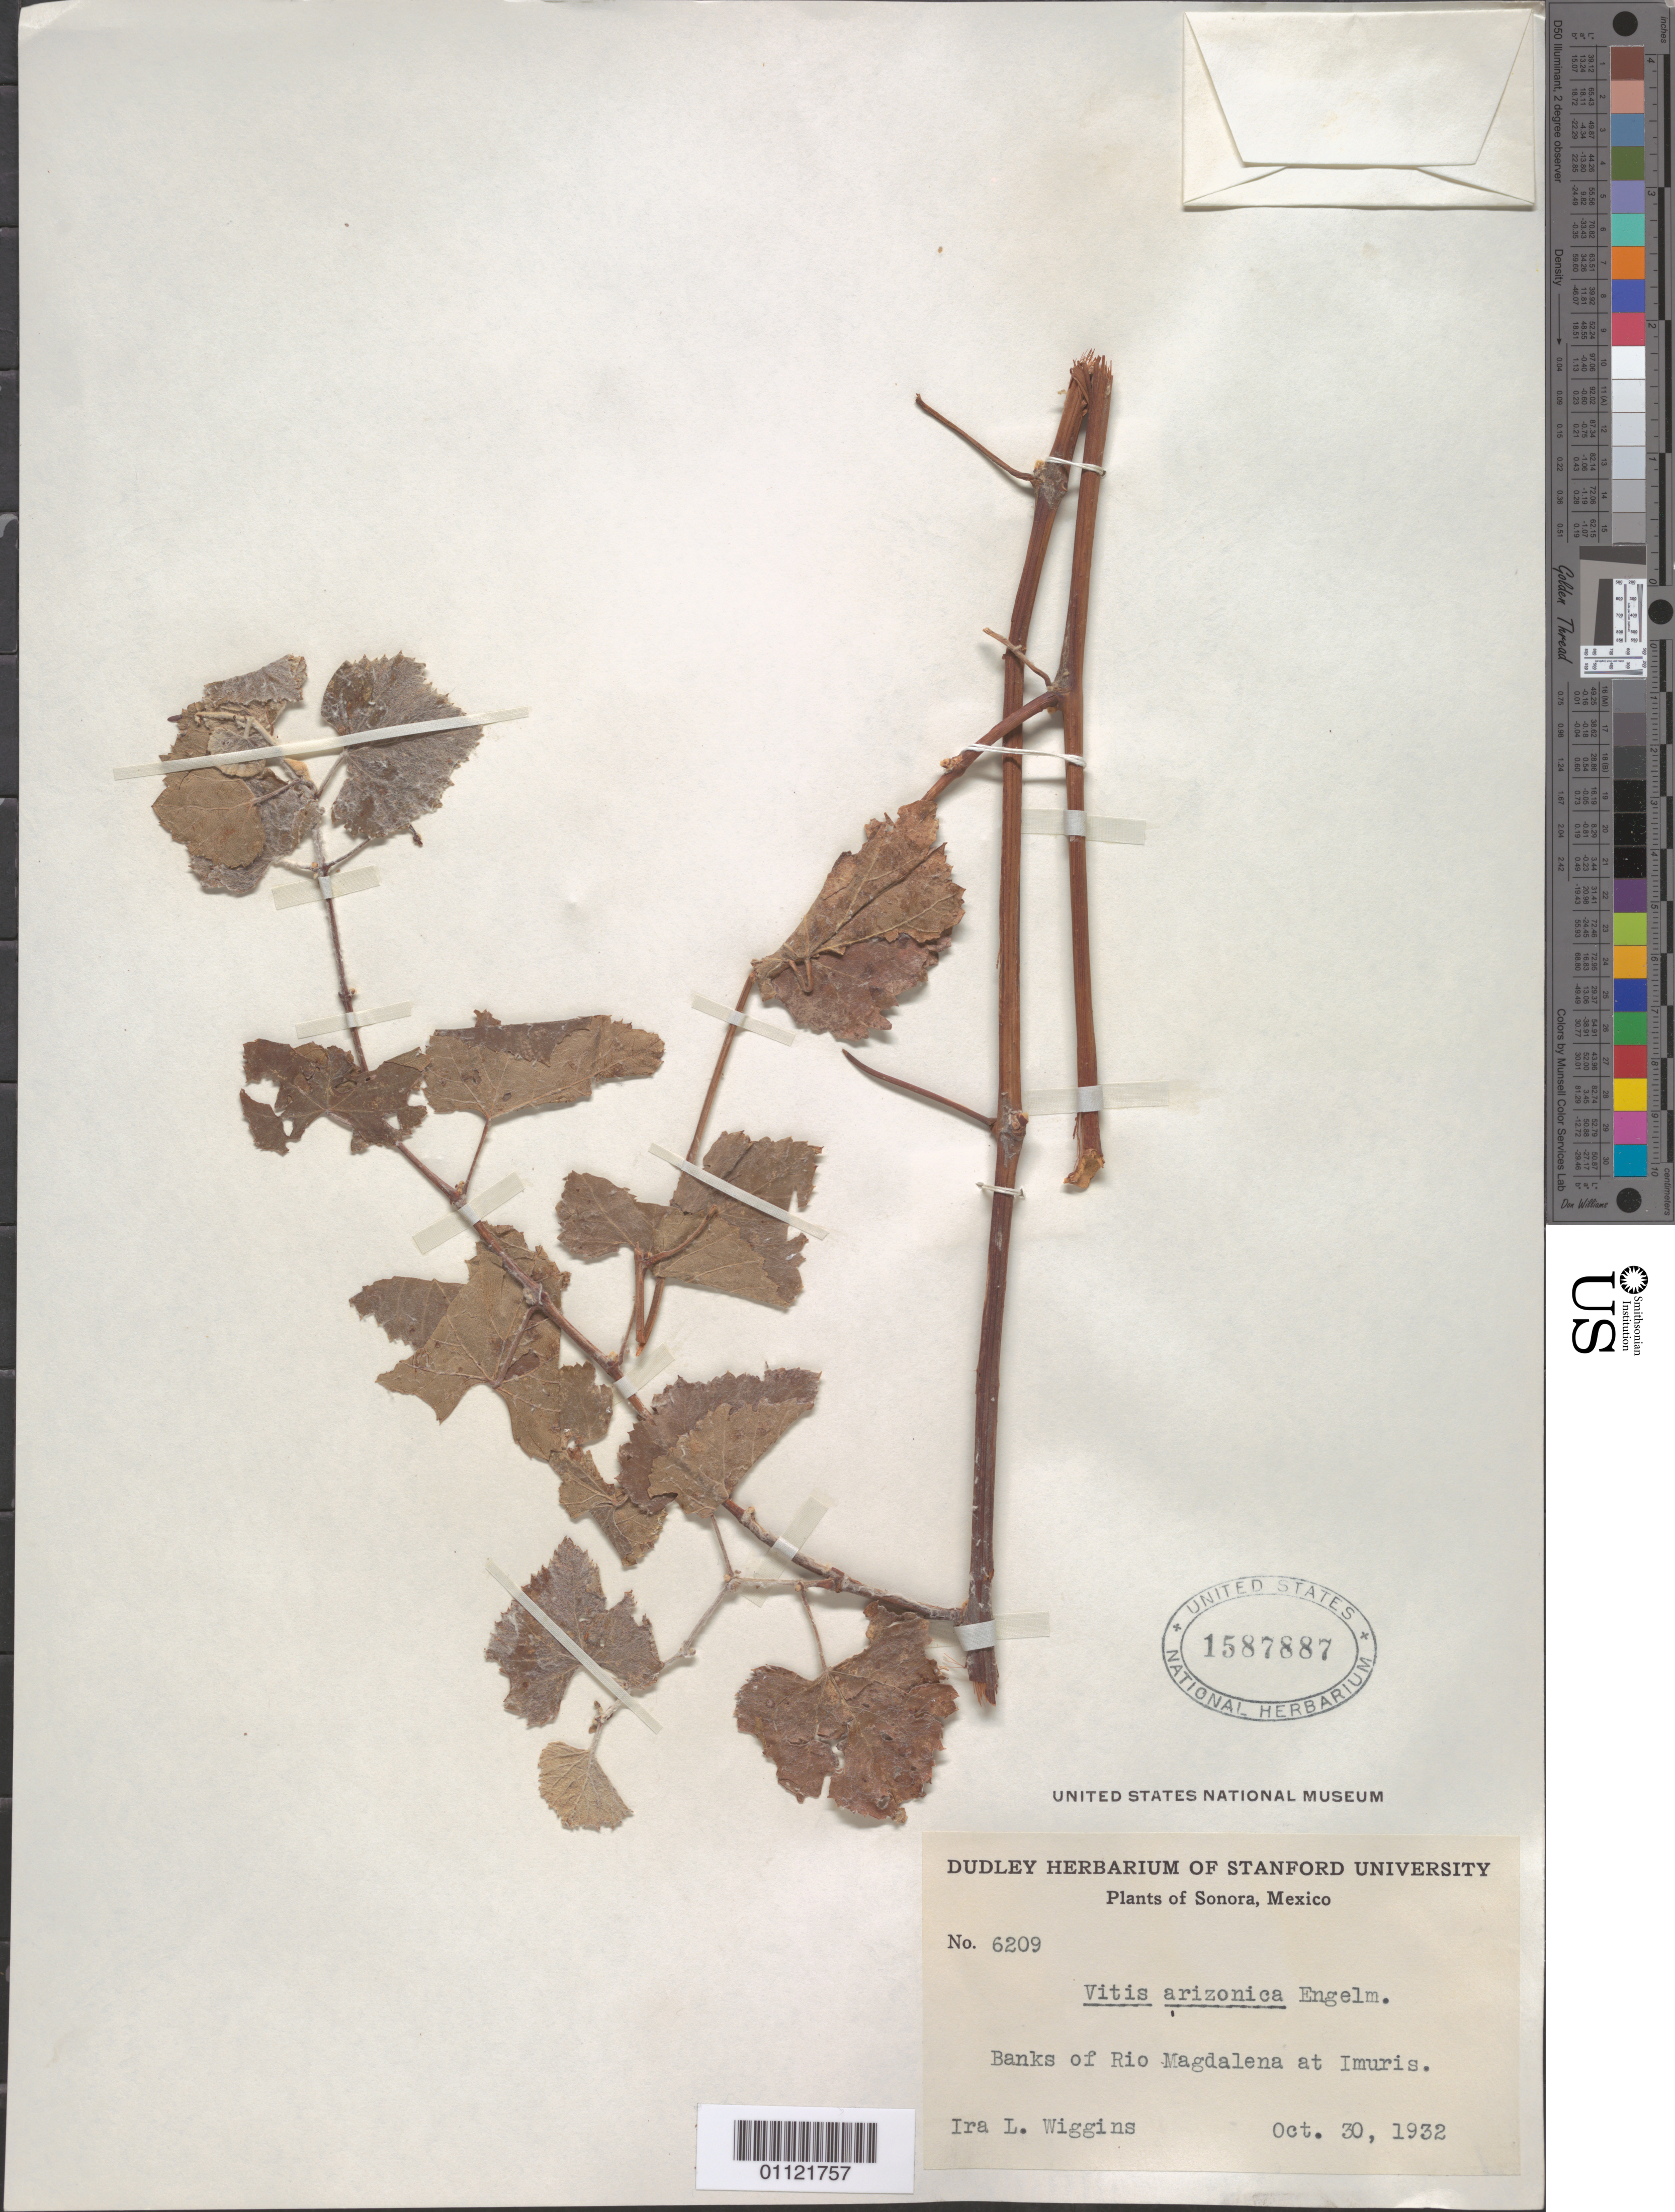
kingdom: Plantae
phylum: Tracheophyta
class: Magnoliopsida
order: Vitales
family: Vitaceae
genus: Vitis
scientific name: Vitis arizonica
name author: Engelm.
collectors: I. L. Wiggins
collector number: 6209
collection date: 1932-10-30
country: Mexico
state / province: Sonora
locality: Banks of Rio Magdalena at Imuis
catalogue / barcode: US 1587887